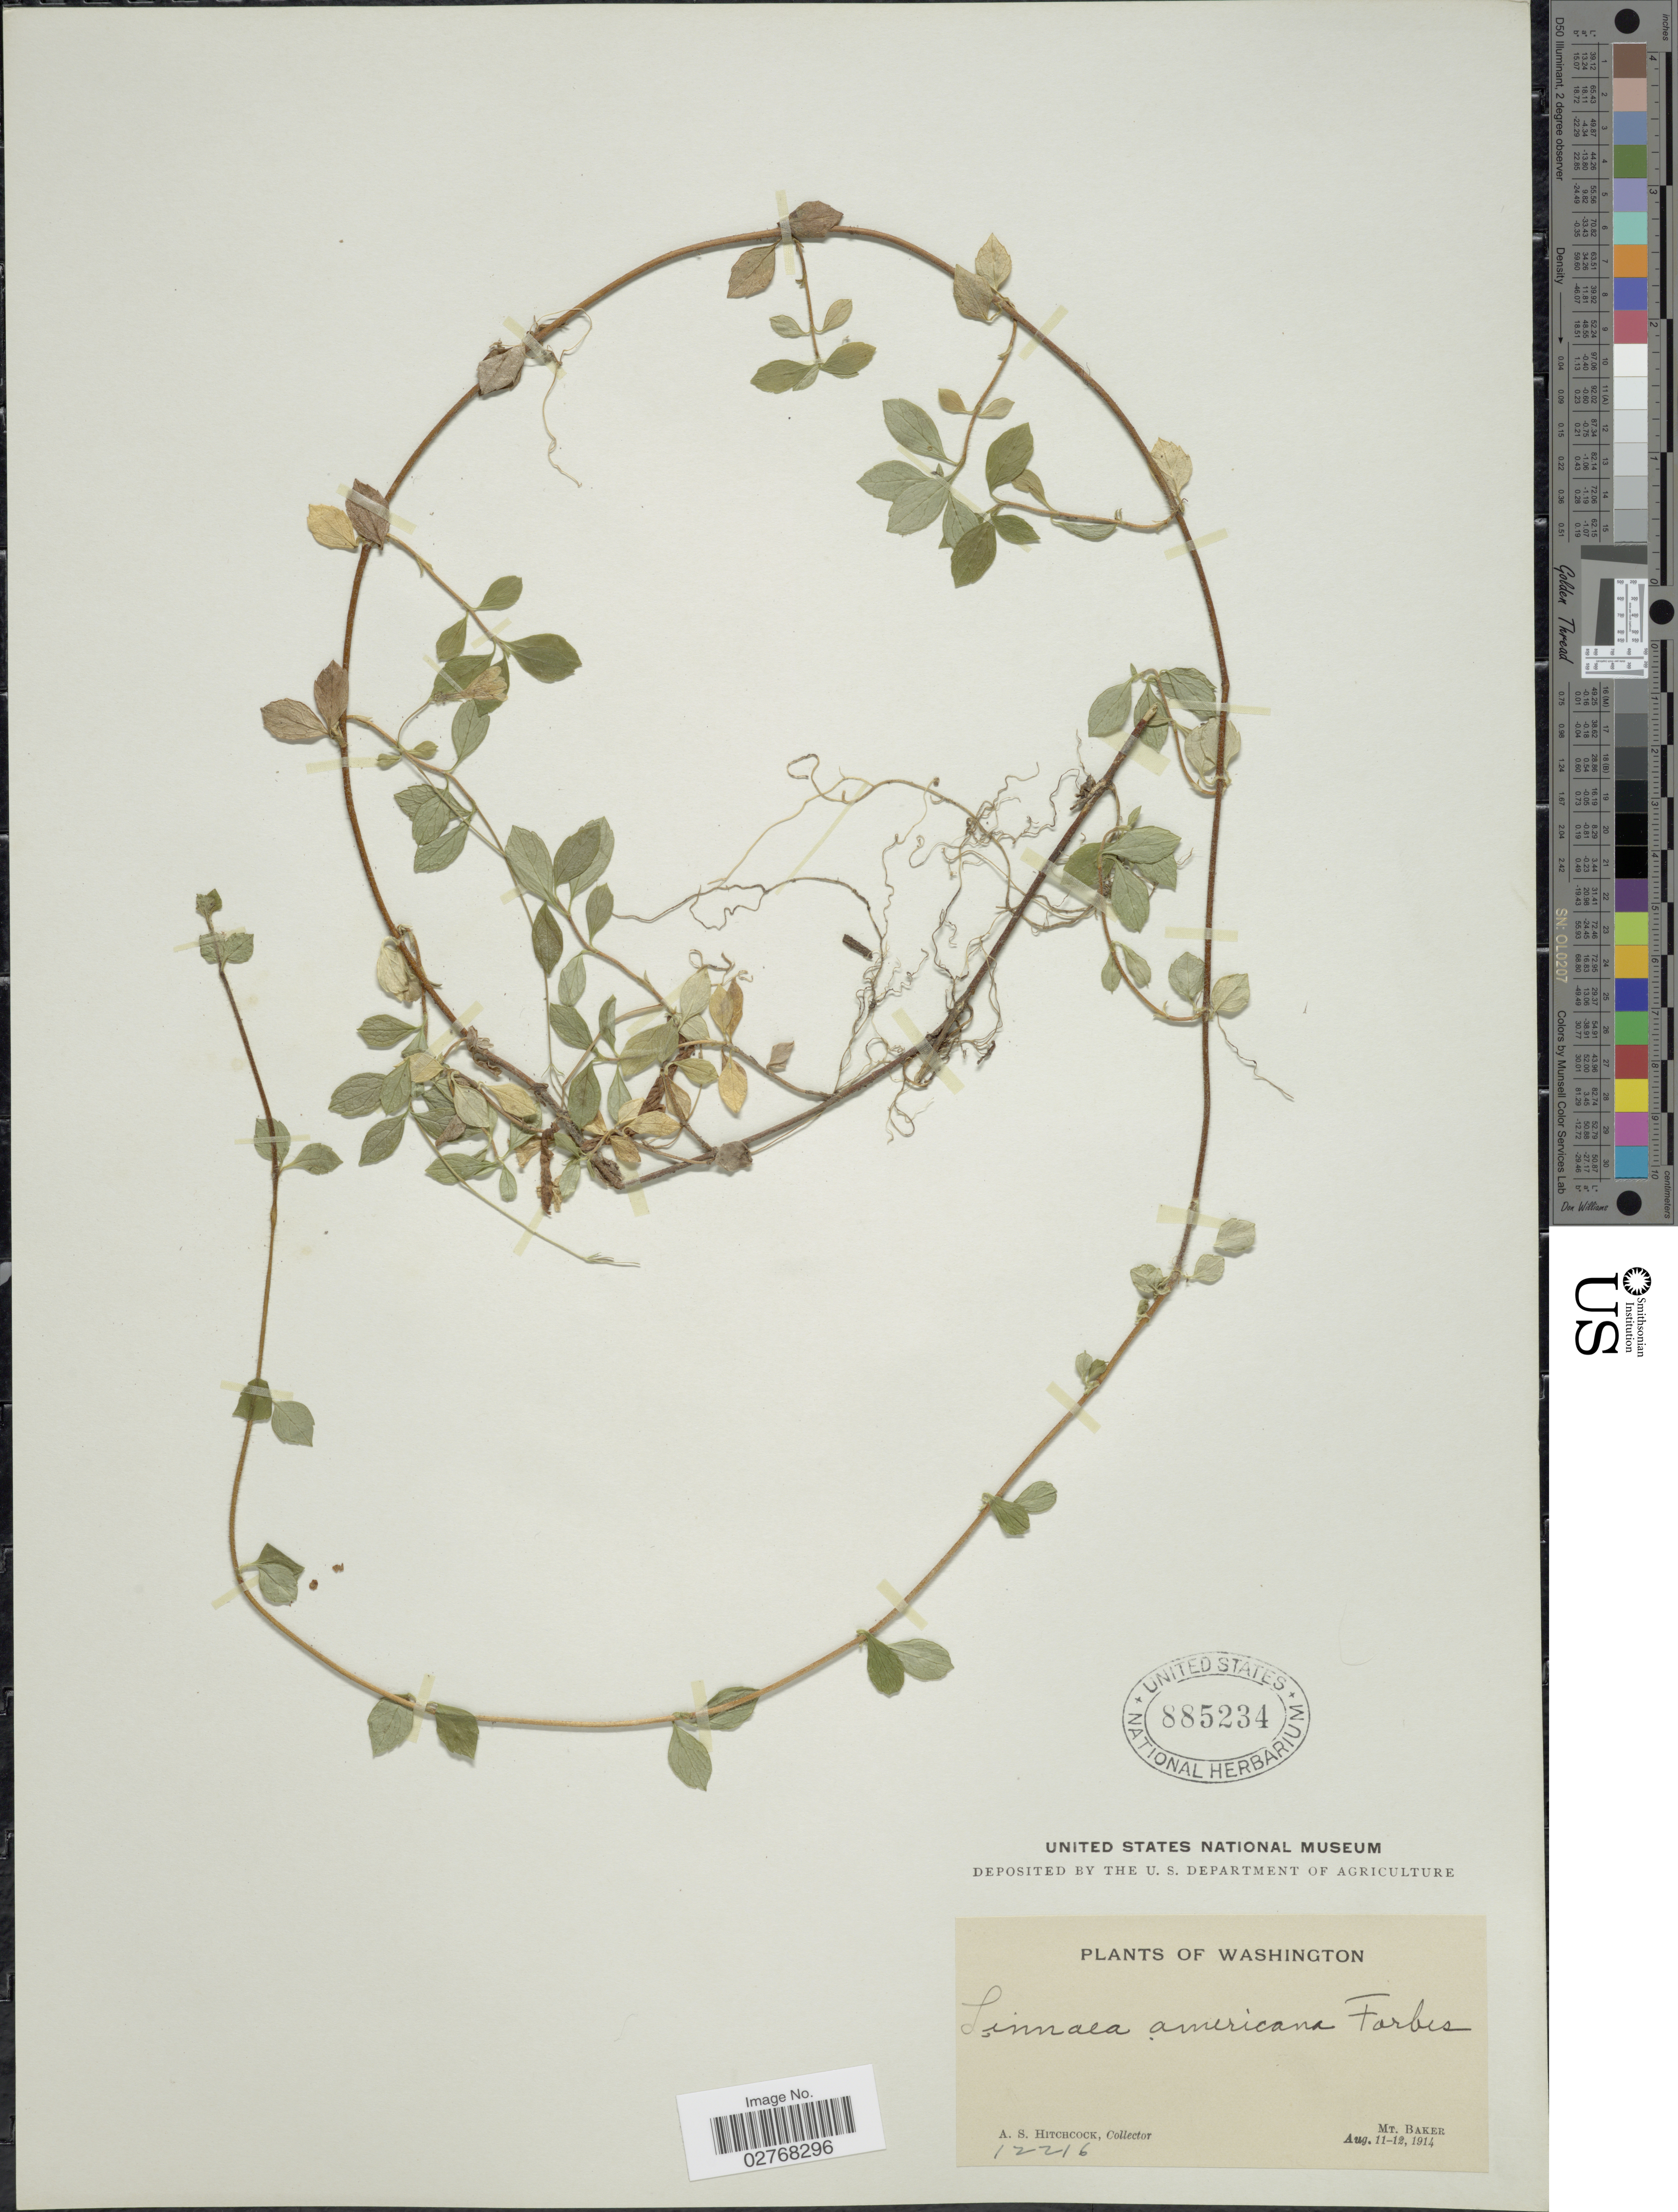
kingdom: Plantae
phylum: Tracheophyta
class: Magnoliopsida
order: Dipsacales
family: Caprifoliaceae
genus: Linnaea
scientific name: Linnaea borealis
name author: L.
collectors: A. S. Hitchcock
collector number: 12216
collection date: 1914-08-11/1914-08-12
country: United States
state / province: Washington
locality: Mt. Baker.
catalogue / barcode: US 885234